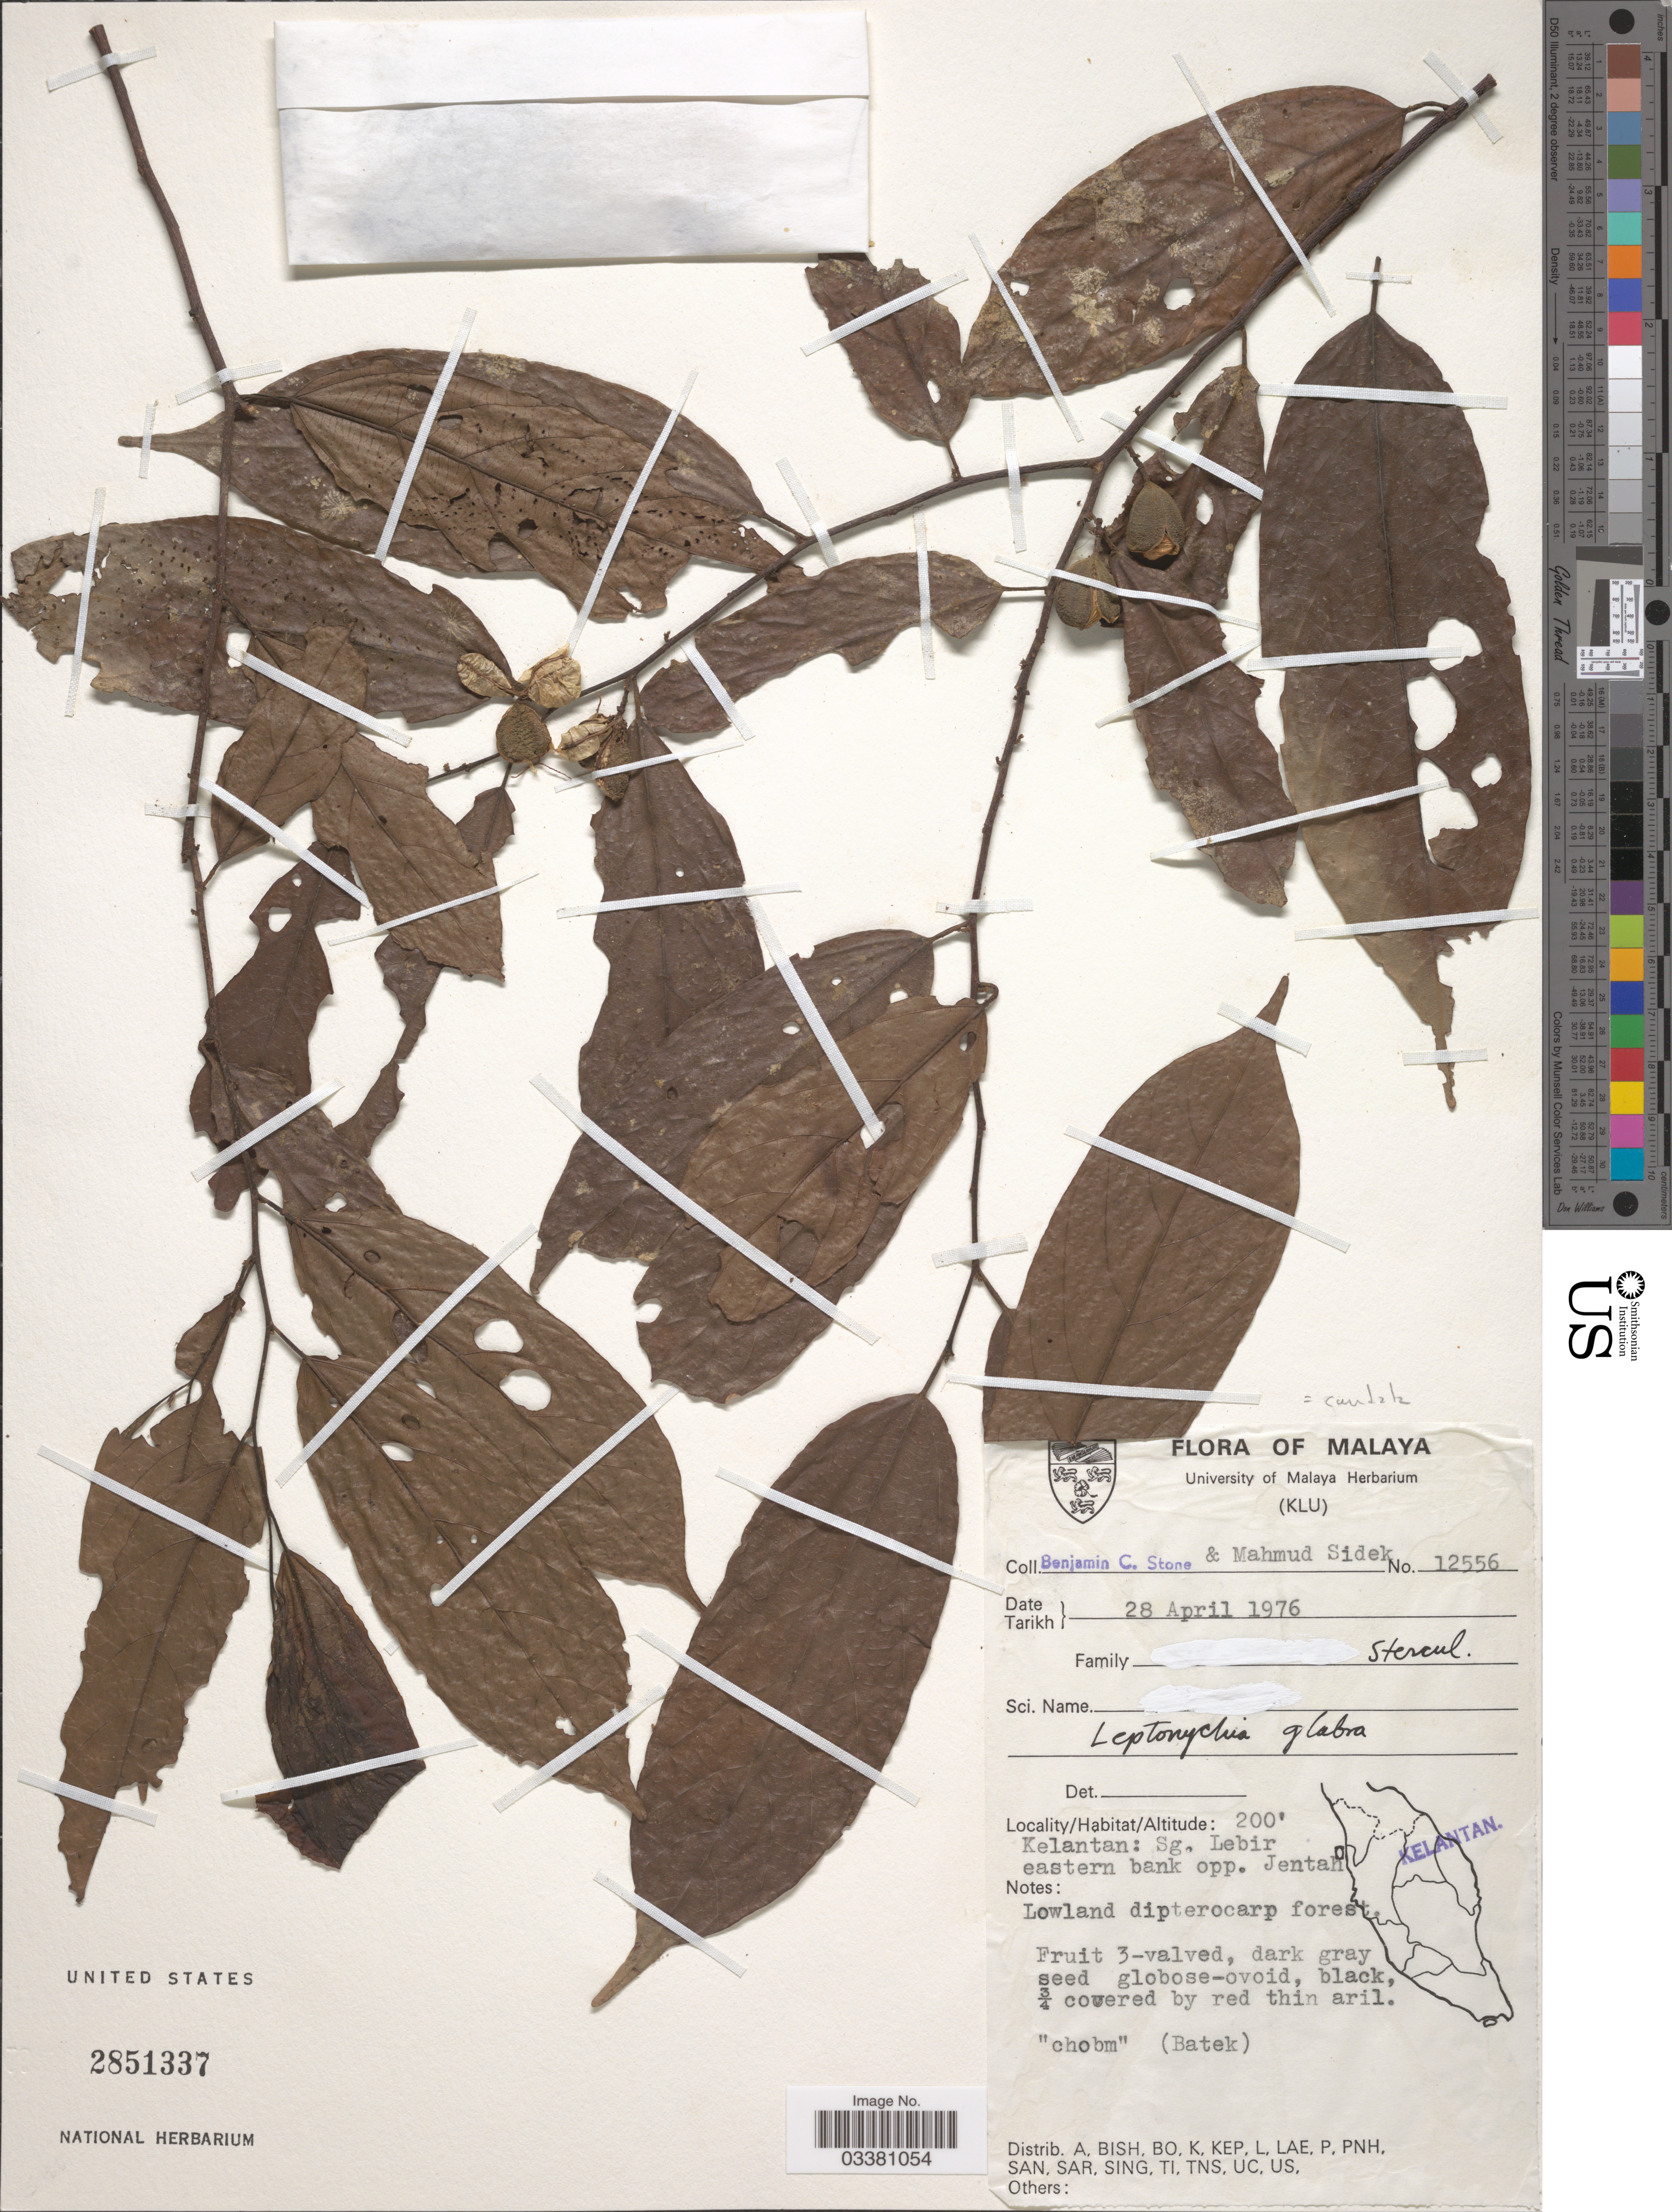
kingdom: Plantae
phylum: Tracheophyta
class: Magnoliopsida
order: Malvales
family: Malvaceae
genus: Leptonychia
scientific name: Leptonychia caudata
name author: Burret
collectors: B. C. Stone & M. Sidek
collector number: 12556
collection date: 1976-04-28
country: Malaysia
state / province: Kelantan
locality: Malaya. Sg. Lebir eastern bank opp. Jentah.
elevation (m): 61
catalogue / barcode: US 2851337